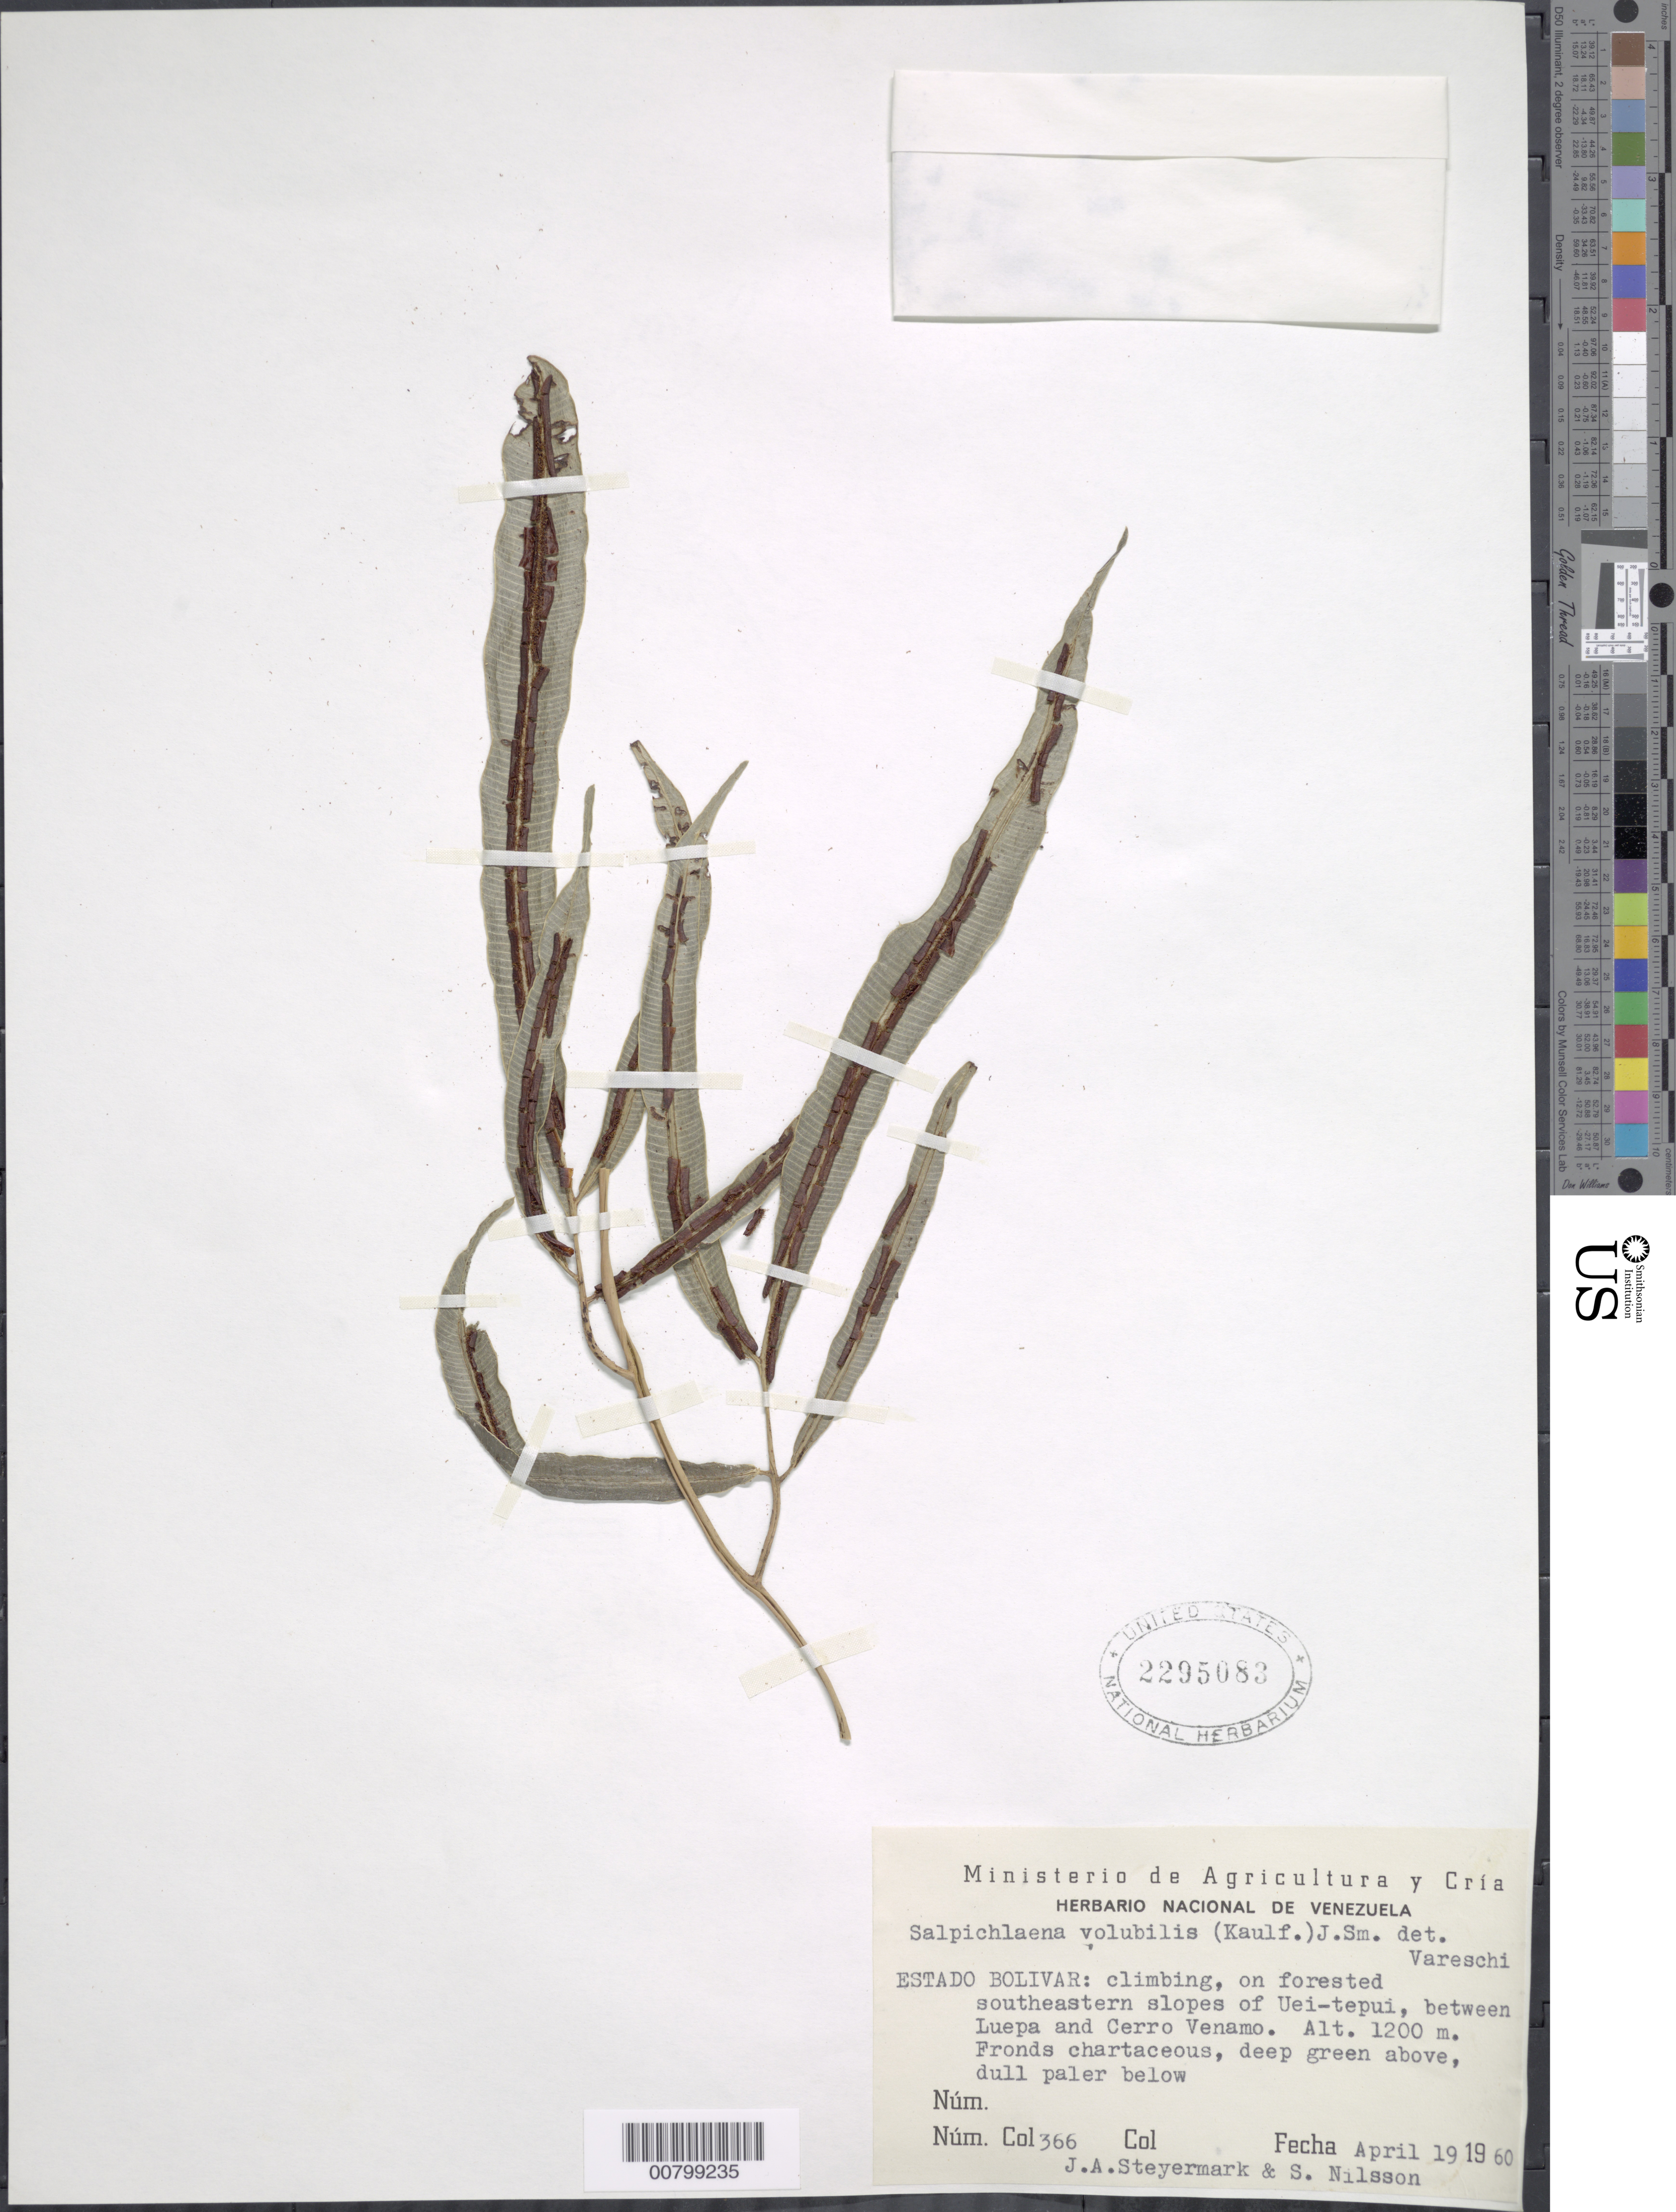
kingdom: Plantae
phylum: Tracheophyta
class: Polypodiopsida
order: Polypodiales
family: Blechnaceae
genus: Salpichlaena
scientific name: Salpichlaena volubilis subsp. volubilis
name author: (Kaulf.) J. Sm.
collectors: J. Steyermark & S. Nilsson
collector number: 60 366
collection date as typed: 19-Apr-60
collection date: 1960-04-19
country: Venezuela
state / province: Bolívar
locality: Uei-tepuí, between Luepa and Cerro Venamo, SE slopes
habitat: Forested SE slopes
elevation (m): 1200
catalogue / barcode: US 2295083